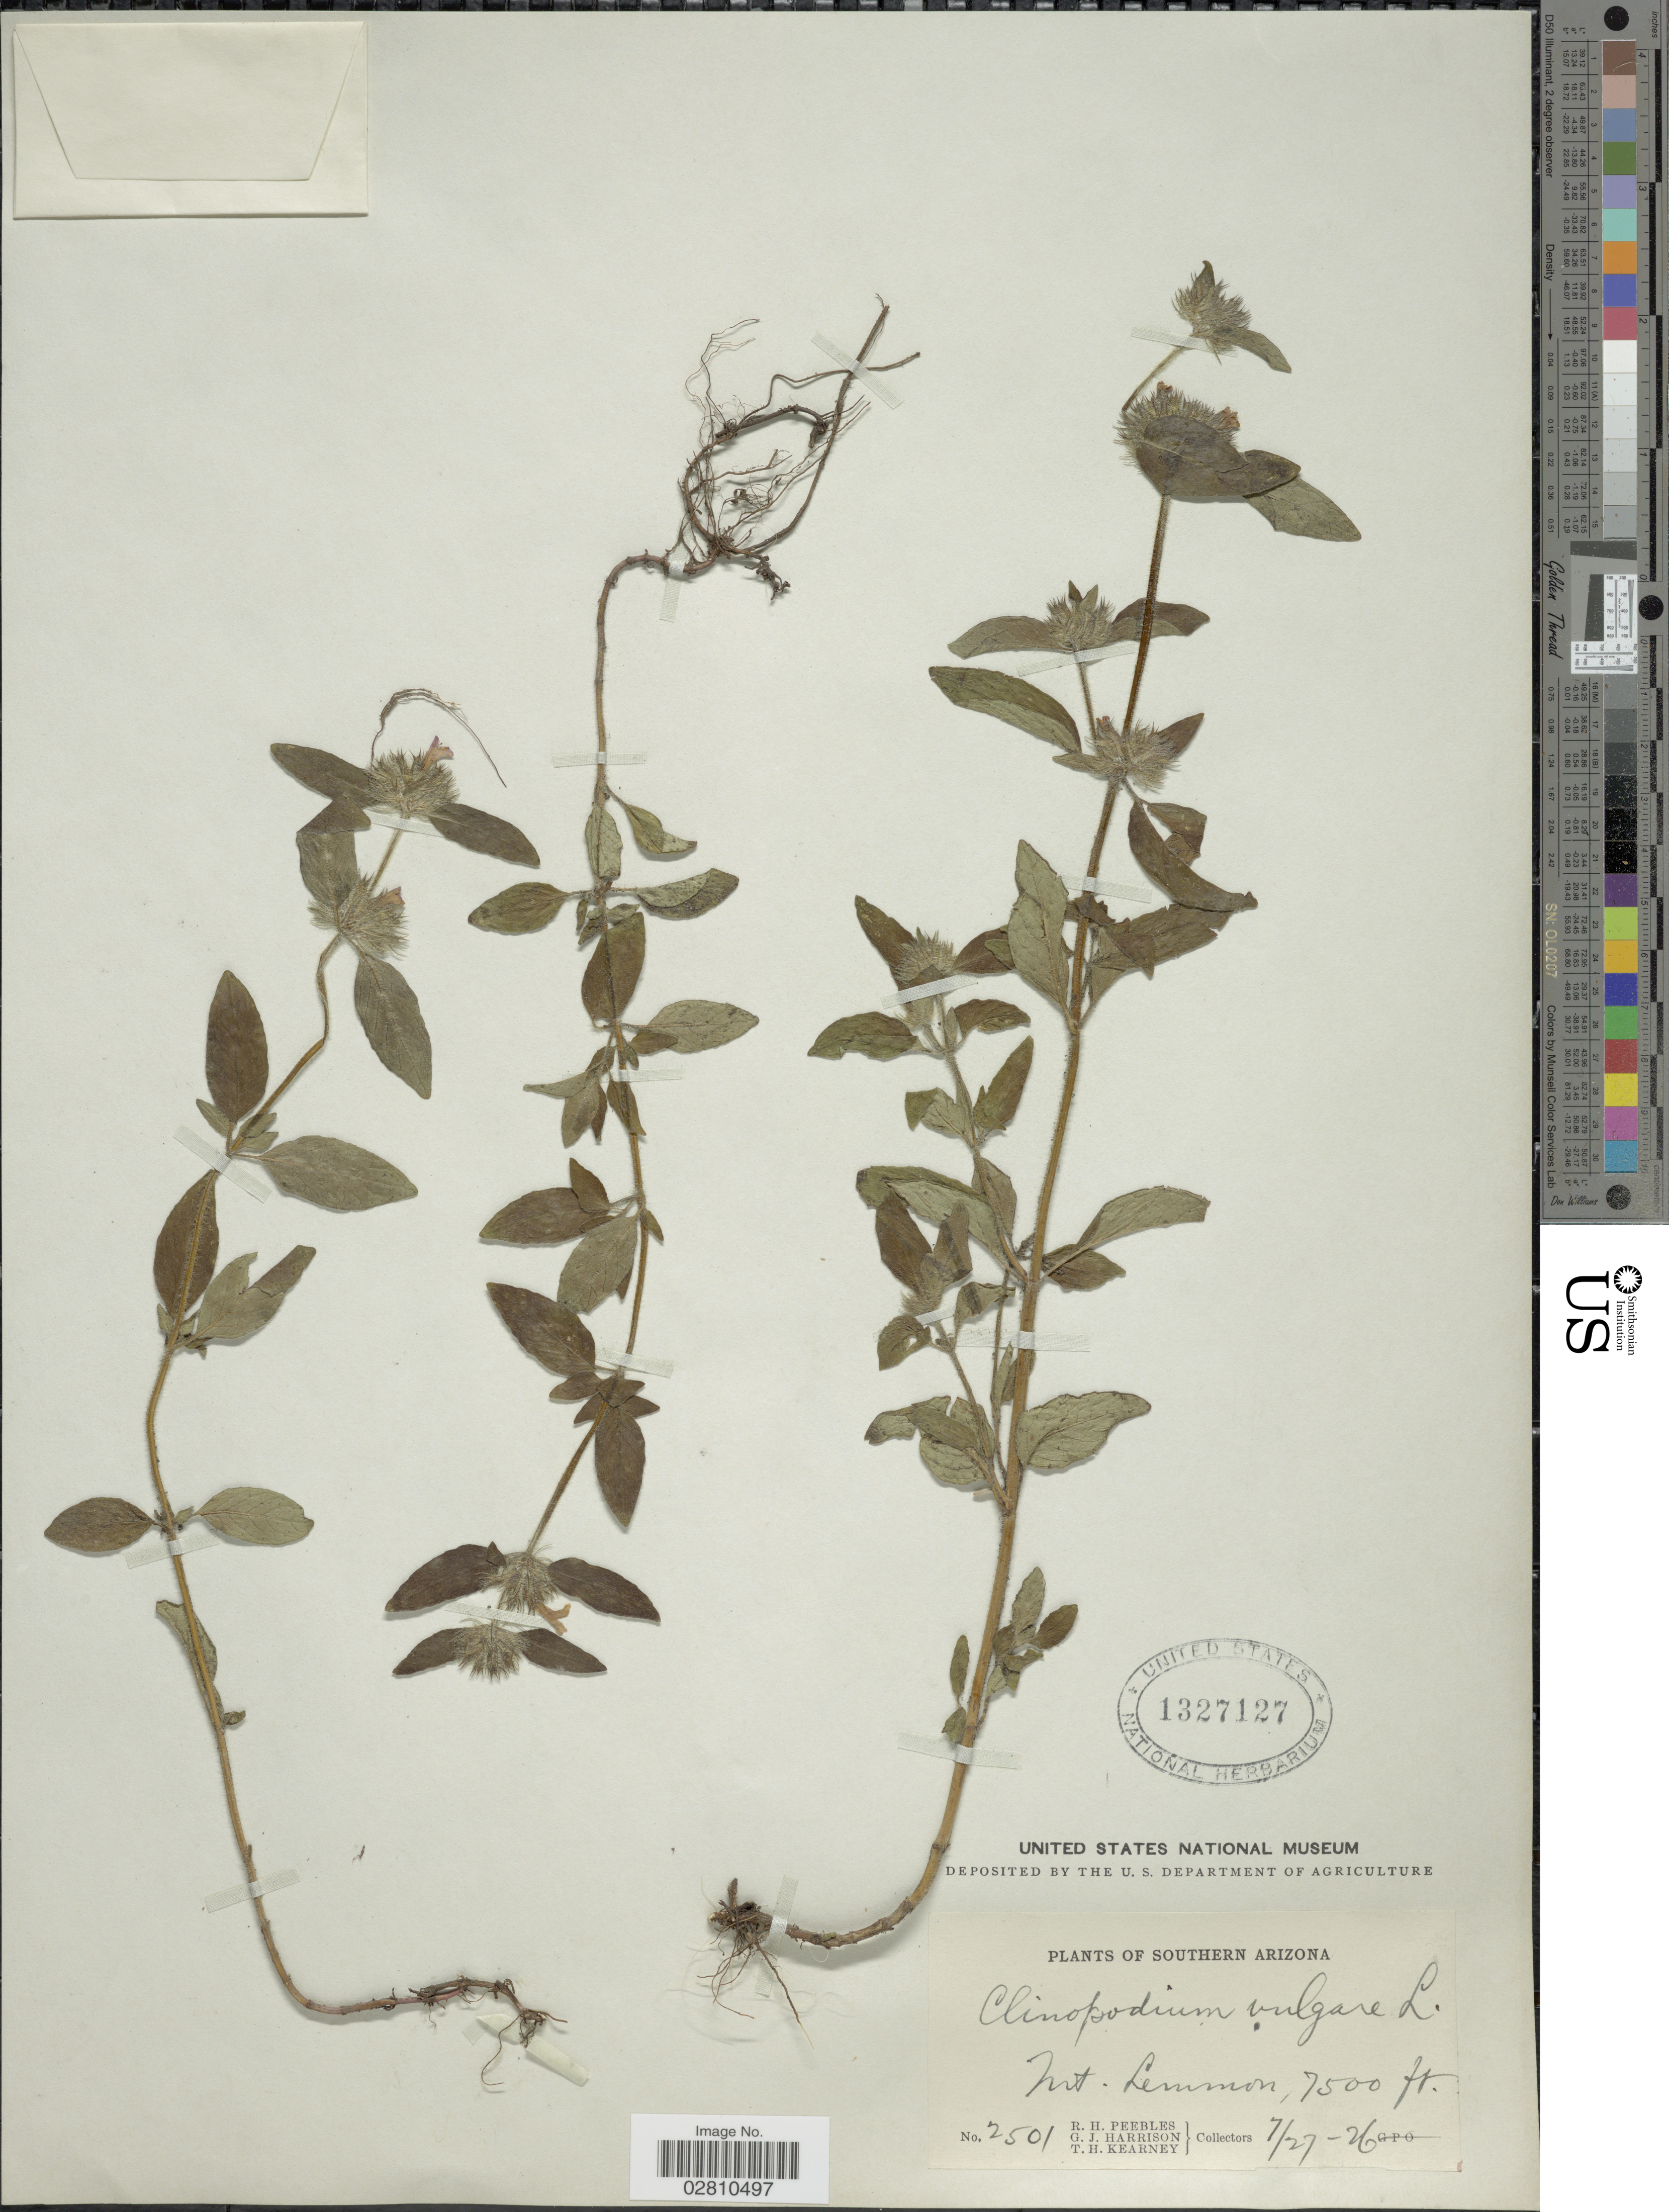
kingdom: Plantae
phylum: Tracheophyta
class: Magnoliopsida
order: Lamiales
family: Lamiaceae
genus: Clinopodium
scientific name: Clinopodium vulgare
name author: L.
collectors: R. H. Peebles, G. J. Harrison & T. H. Kearney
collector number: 2501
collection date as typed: Transcribed d/m/y: 27/7/26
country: United States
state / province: Arizona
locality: Southern Arizona, Mt. Lemmon.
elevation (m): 2286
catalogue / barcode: US 1327127